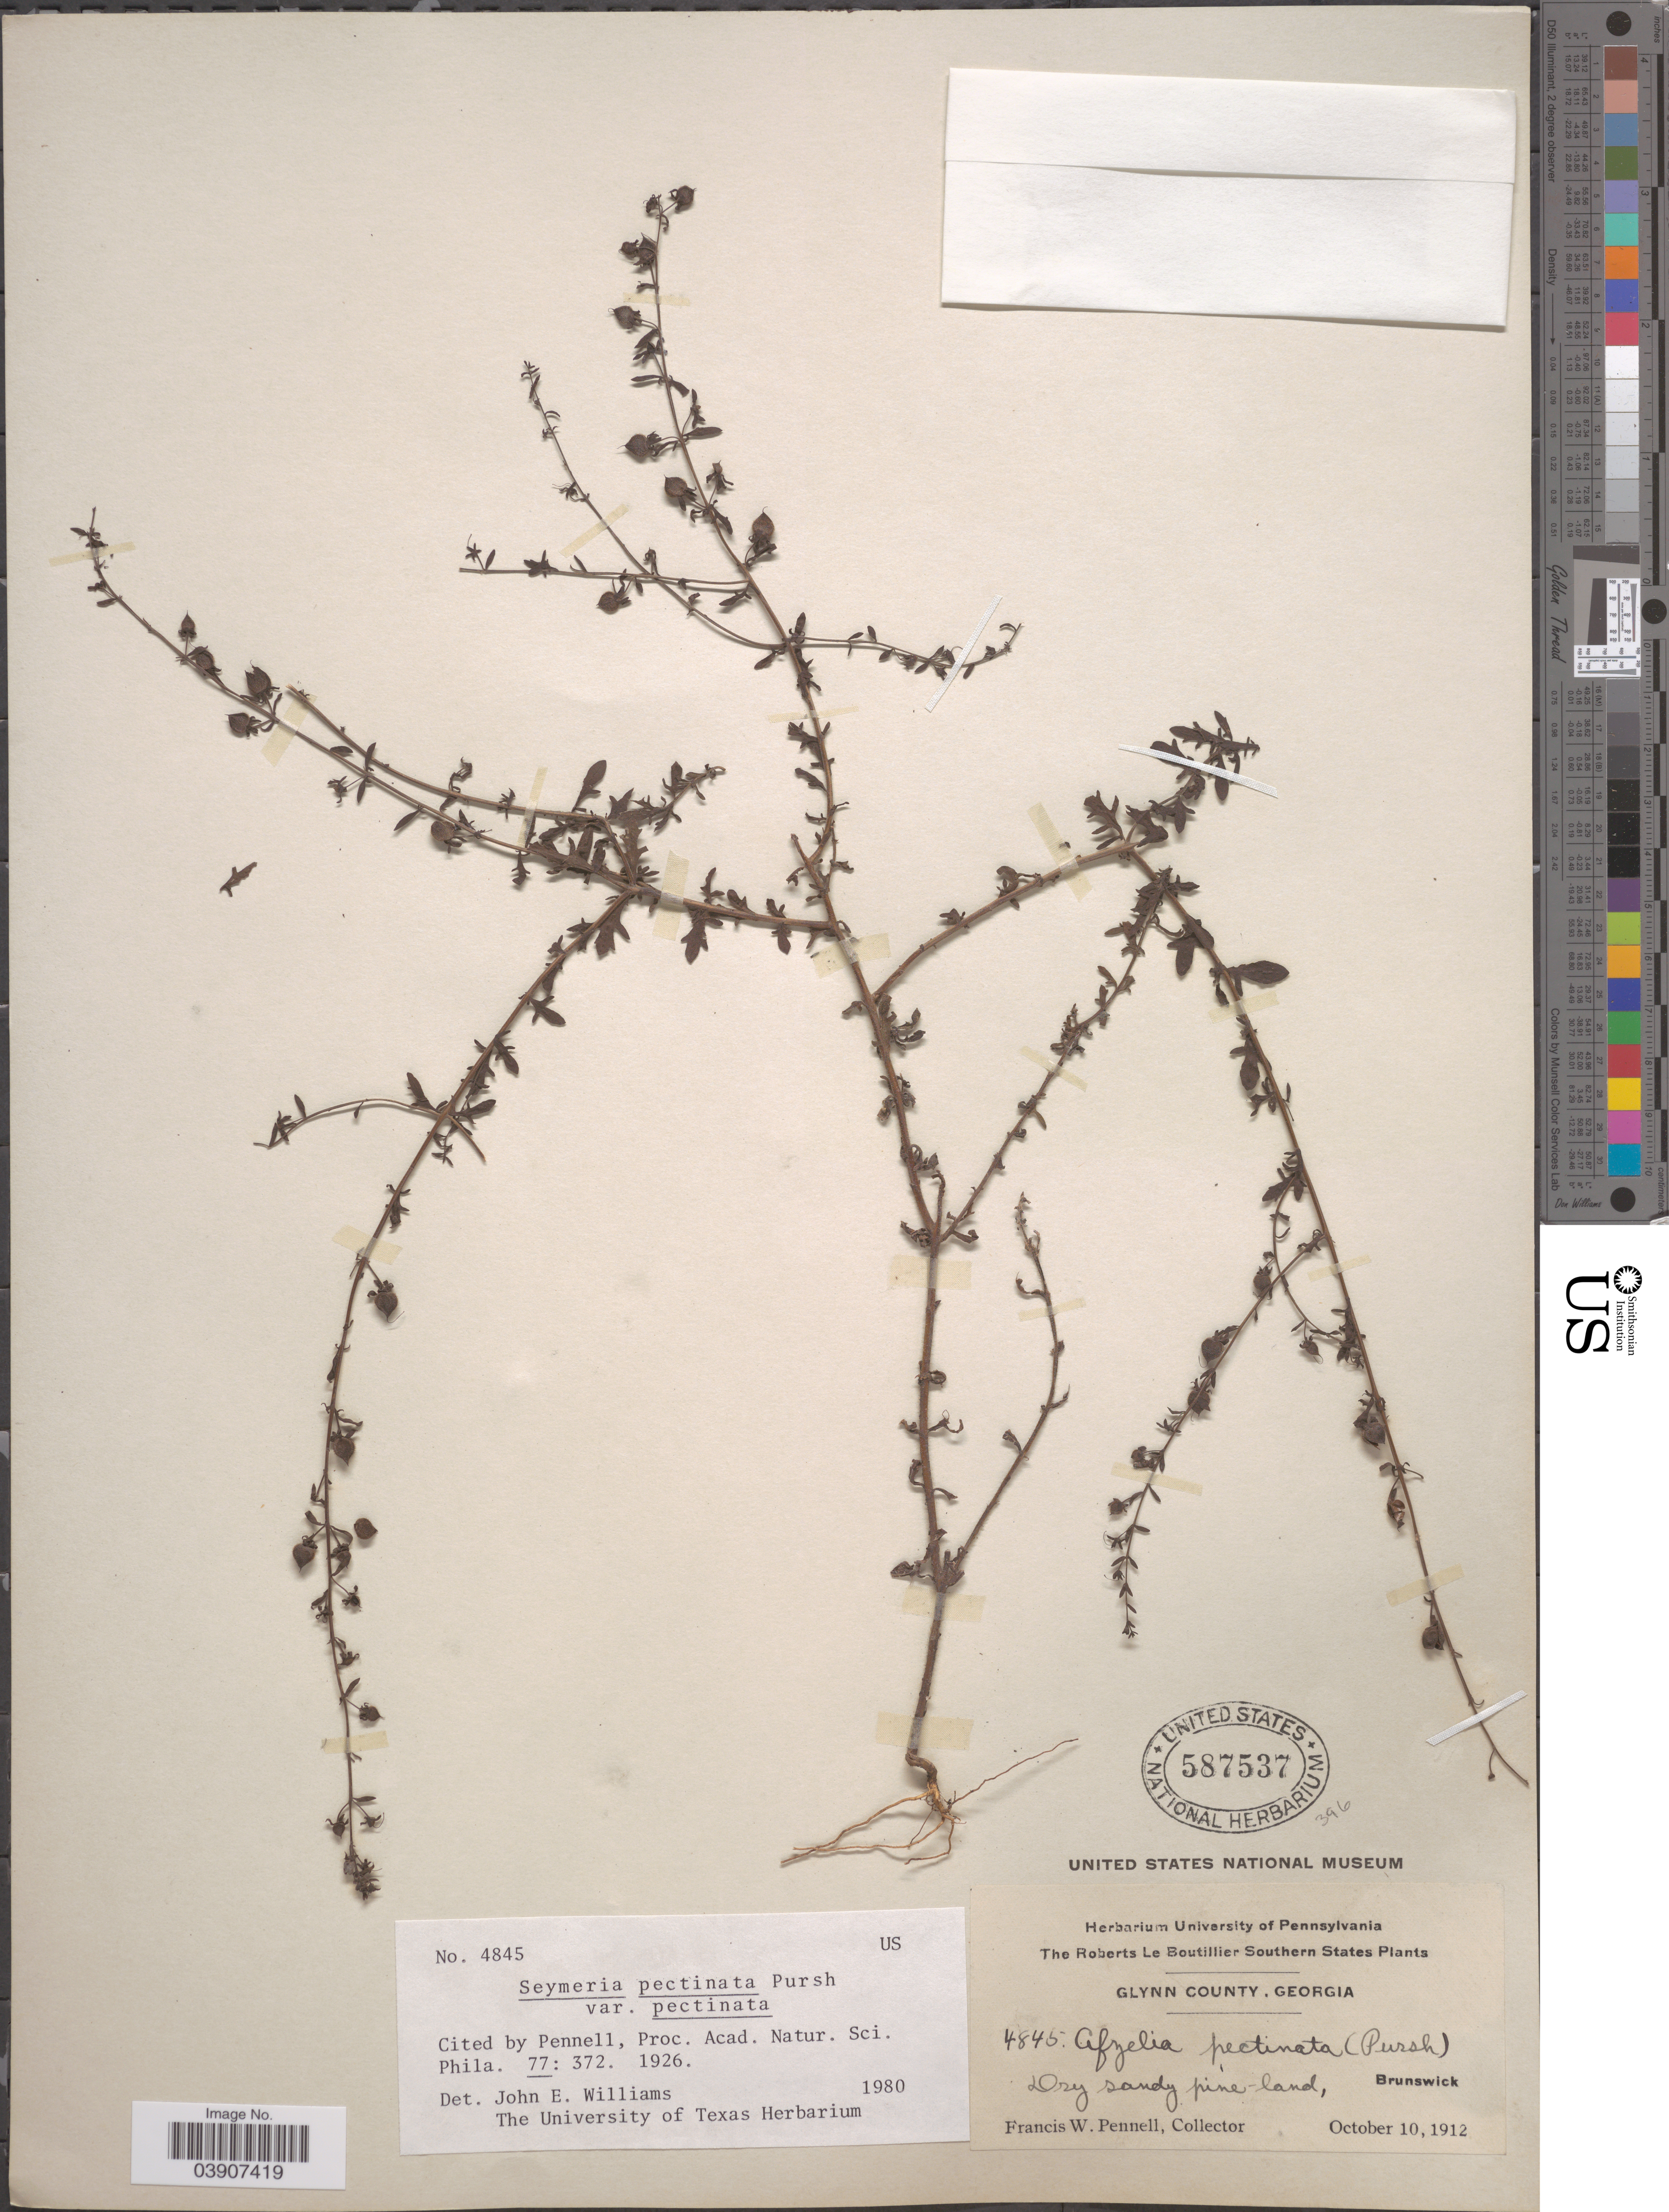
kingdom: Plantae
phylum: Tracheophyta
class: Magnoliopsida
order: Lamiales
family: Orobanchaceae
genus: Seymeria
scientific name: Seymeria pectinata var. pectinata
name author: Pursh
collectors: F. W. Pennell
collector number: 4845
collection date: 1912-10-10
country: United States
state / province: Georgia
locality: Glynn County. Brunswick.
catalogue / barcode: US 587537